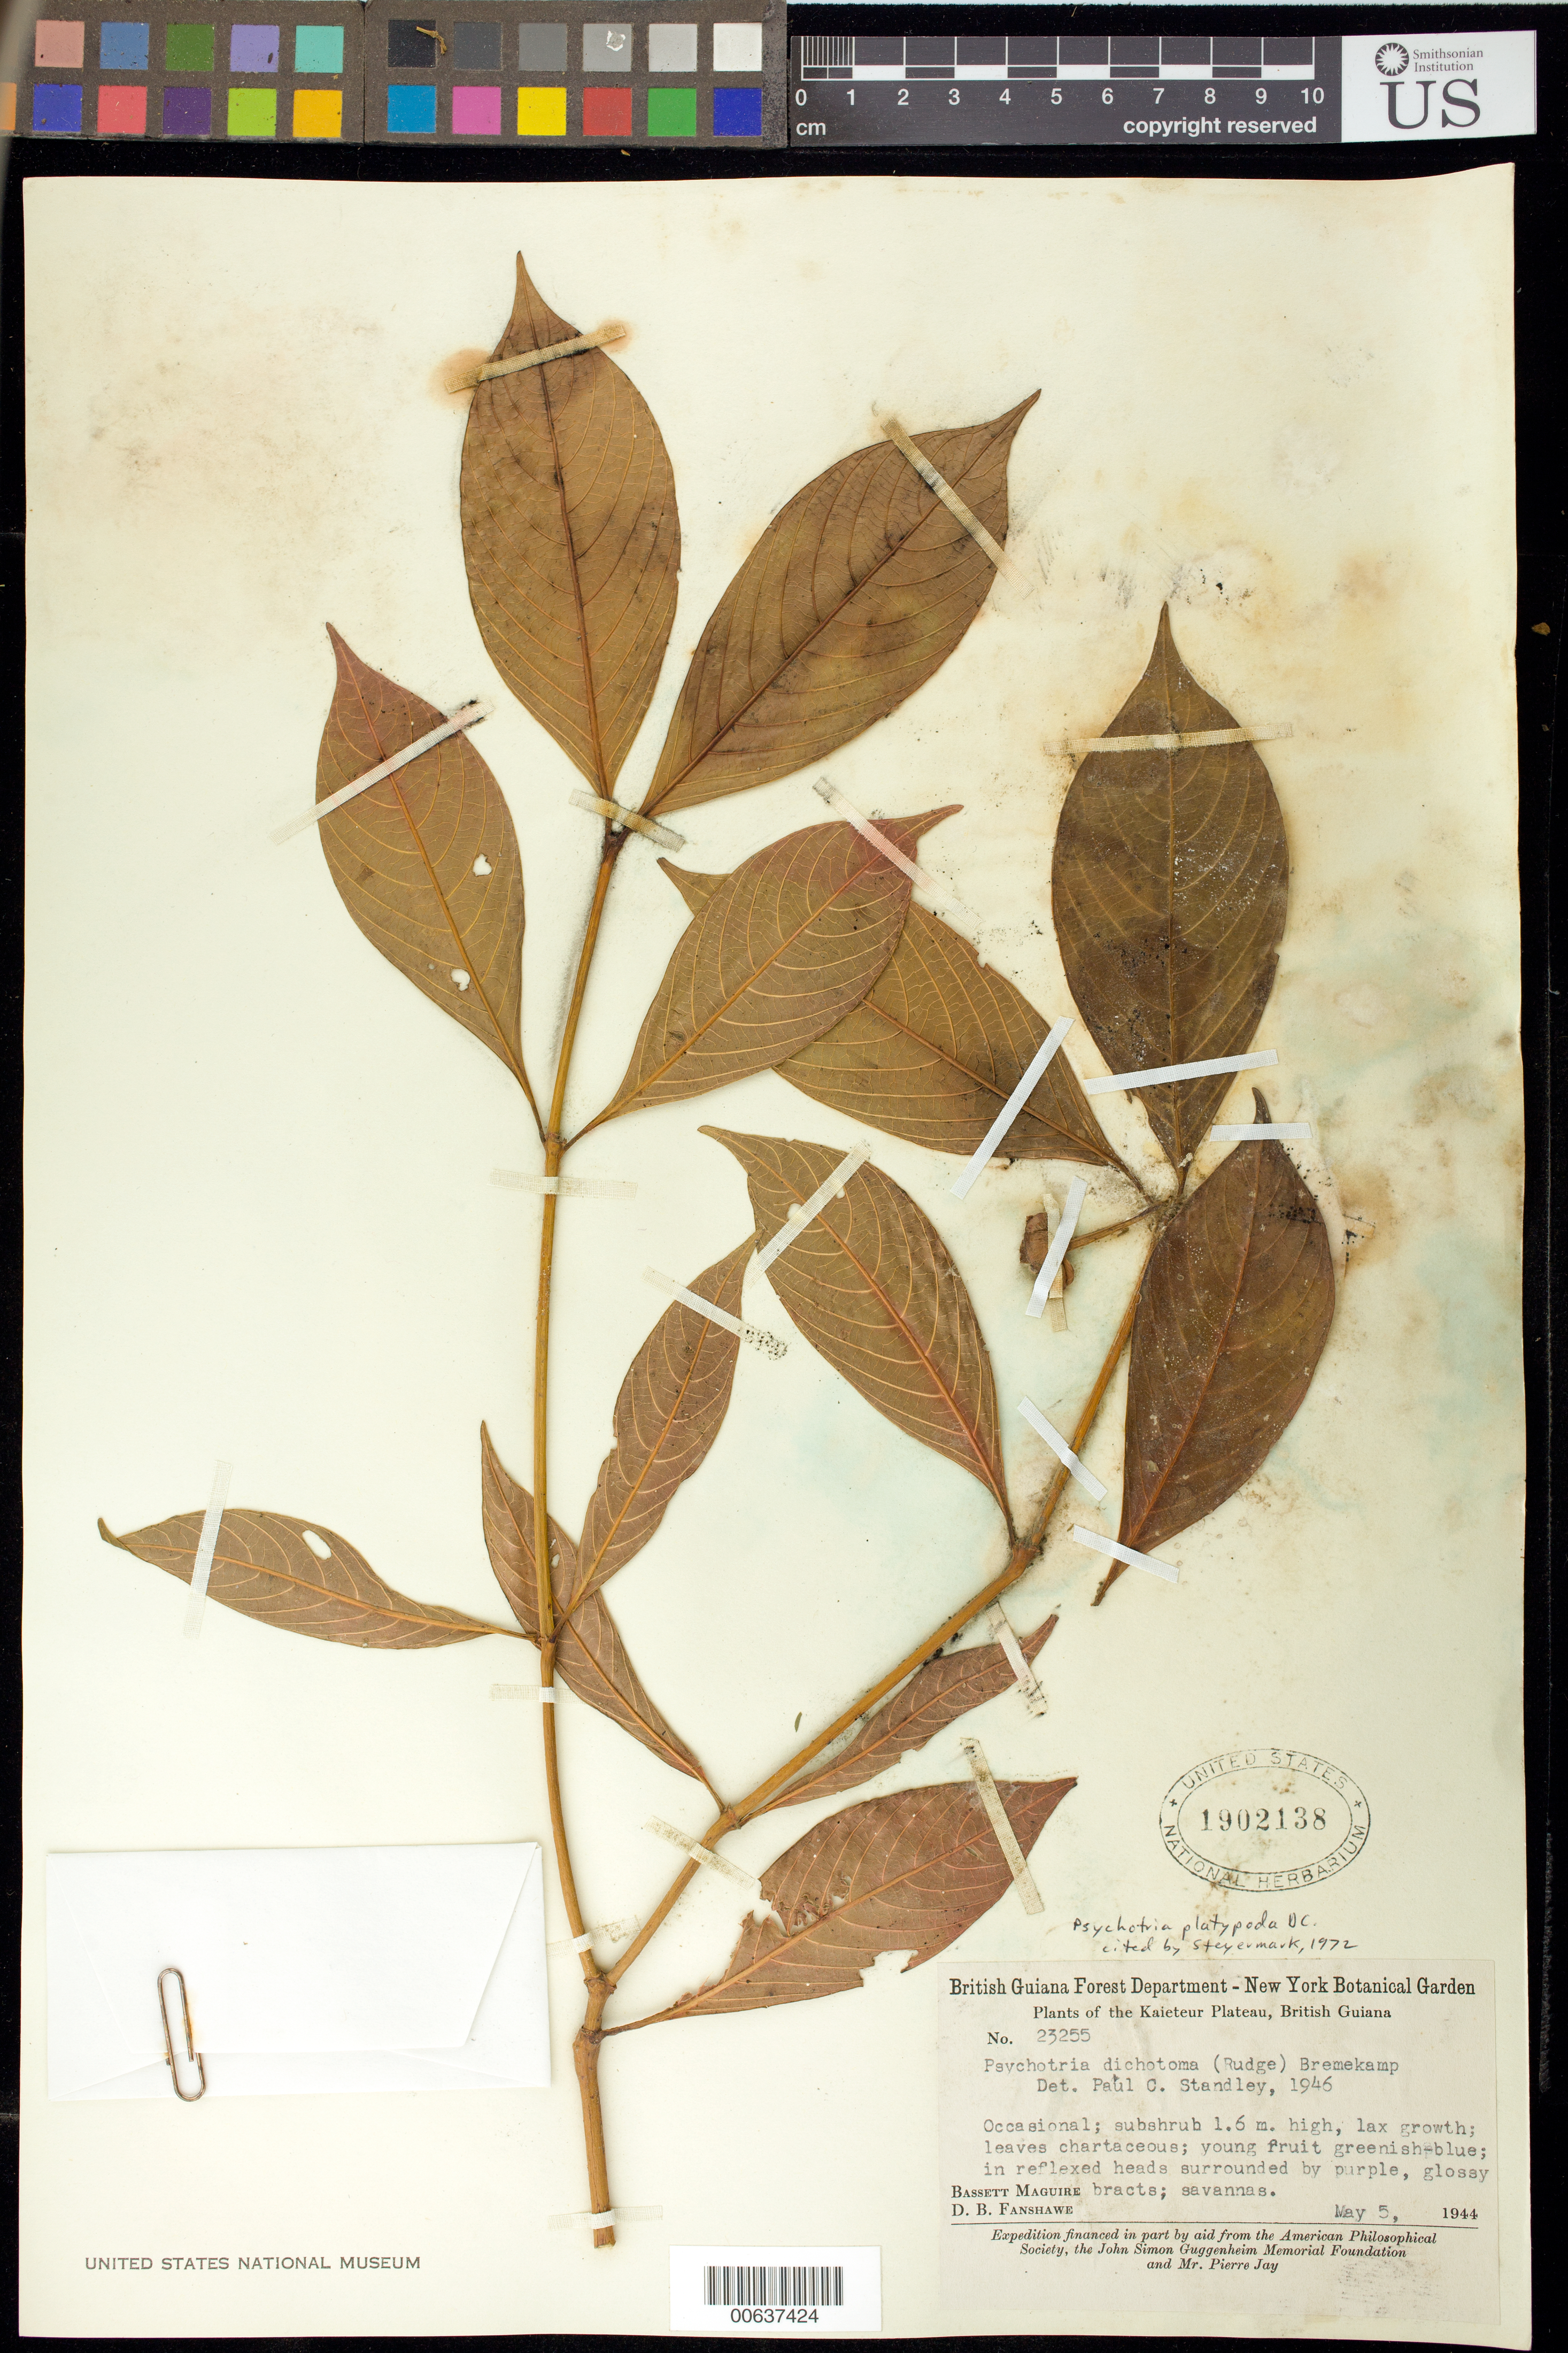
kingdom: Plantae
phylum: Tracheophyta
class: Magnoliopsida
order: Gentianales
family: Rubiaceae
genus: Palicourea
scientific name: Palicourea dichotoma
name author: (Rudge) Delprete & J.H. Kirkbr.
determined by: Kirkbride, J. H., Jr.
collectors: B. Maguire & D. B. Fanshawe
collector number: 23255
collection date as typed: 5-May-44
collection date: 1944-05-05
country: Guyana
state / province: Potaro-Siparuni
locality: Kaieteur Plateau, Potaro River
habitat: Savannas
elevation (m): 427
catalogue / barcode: US 1902138